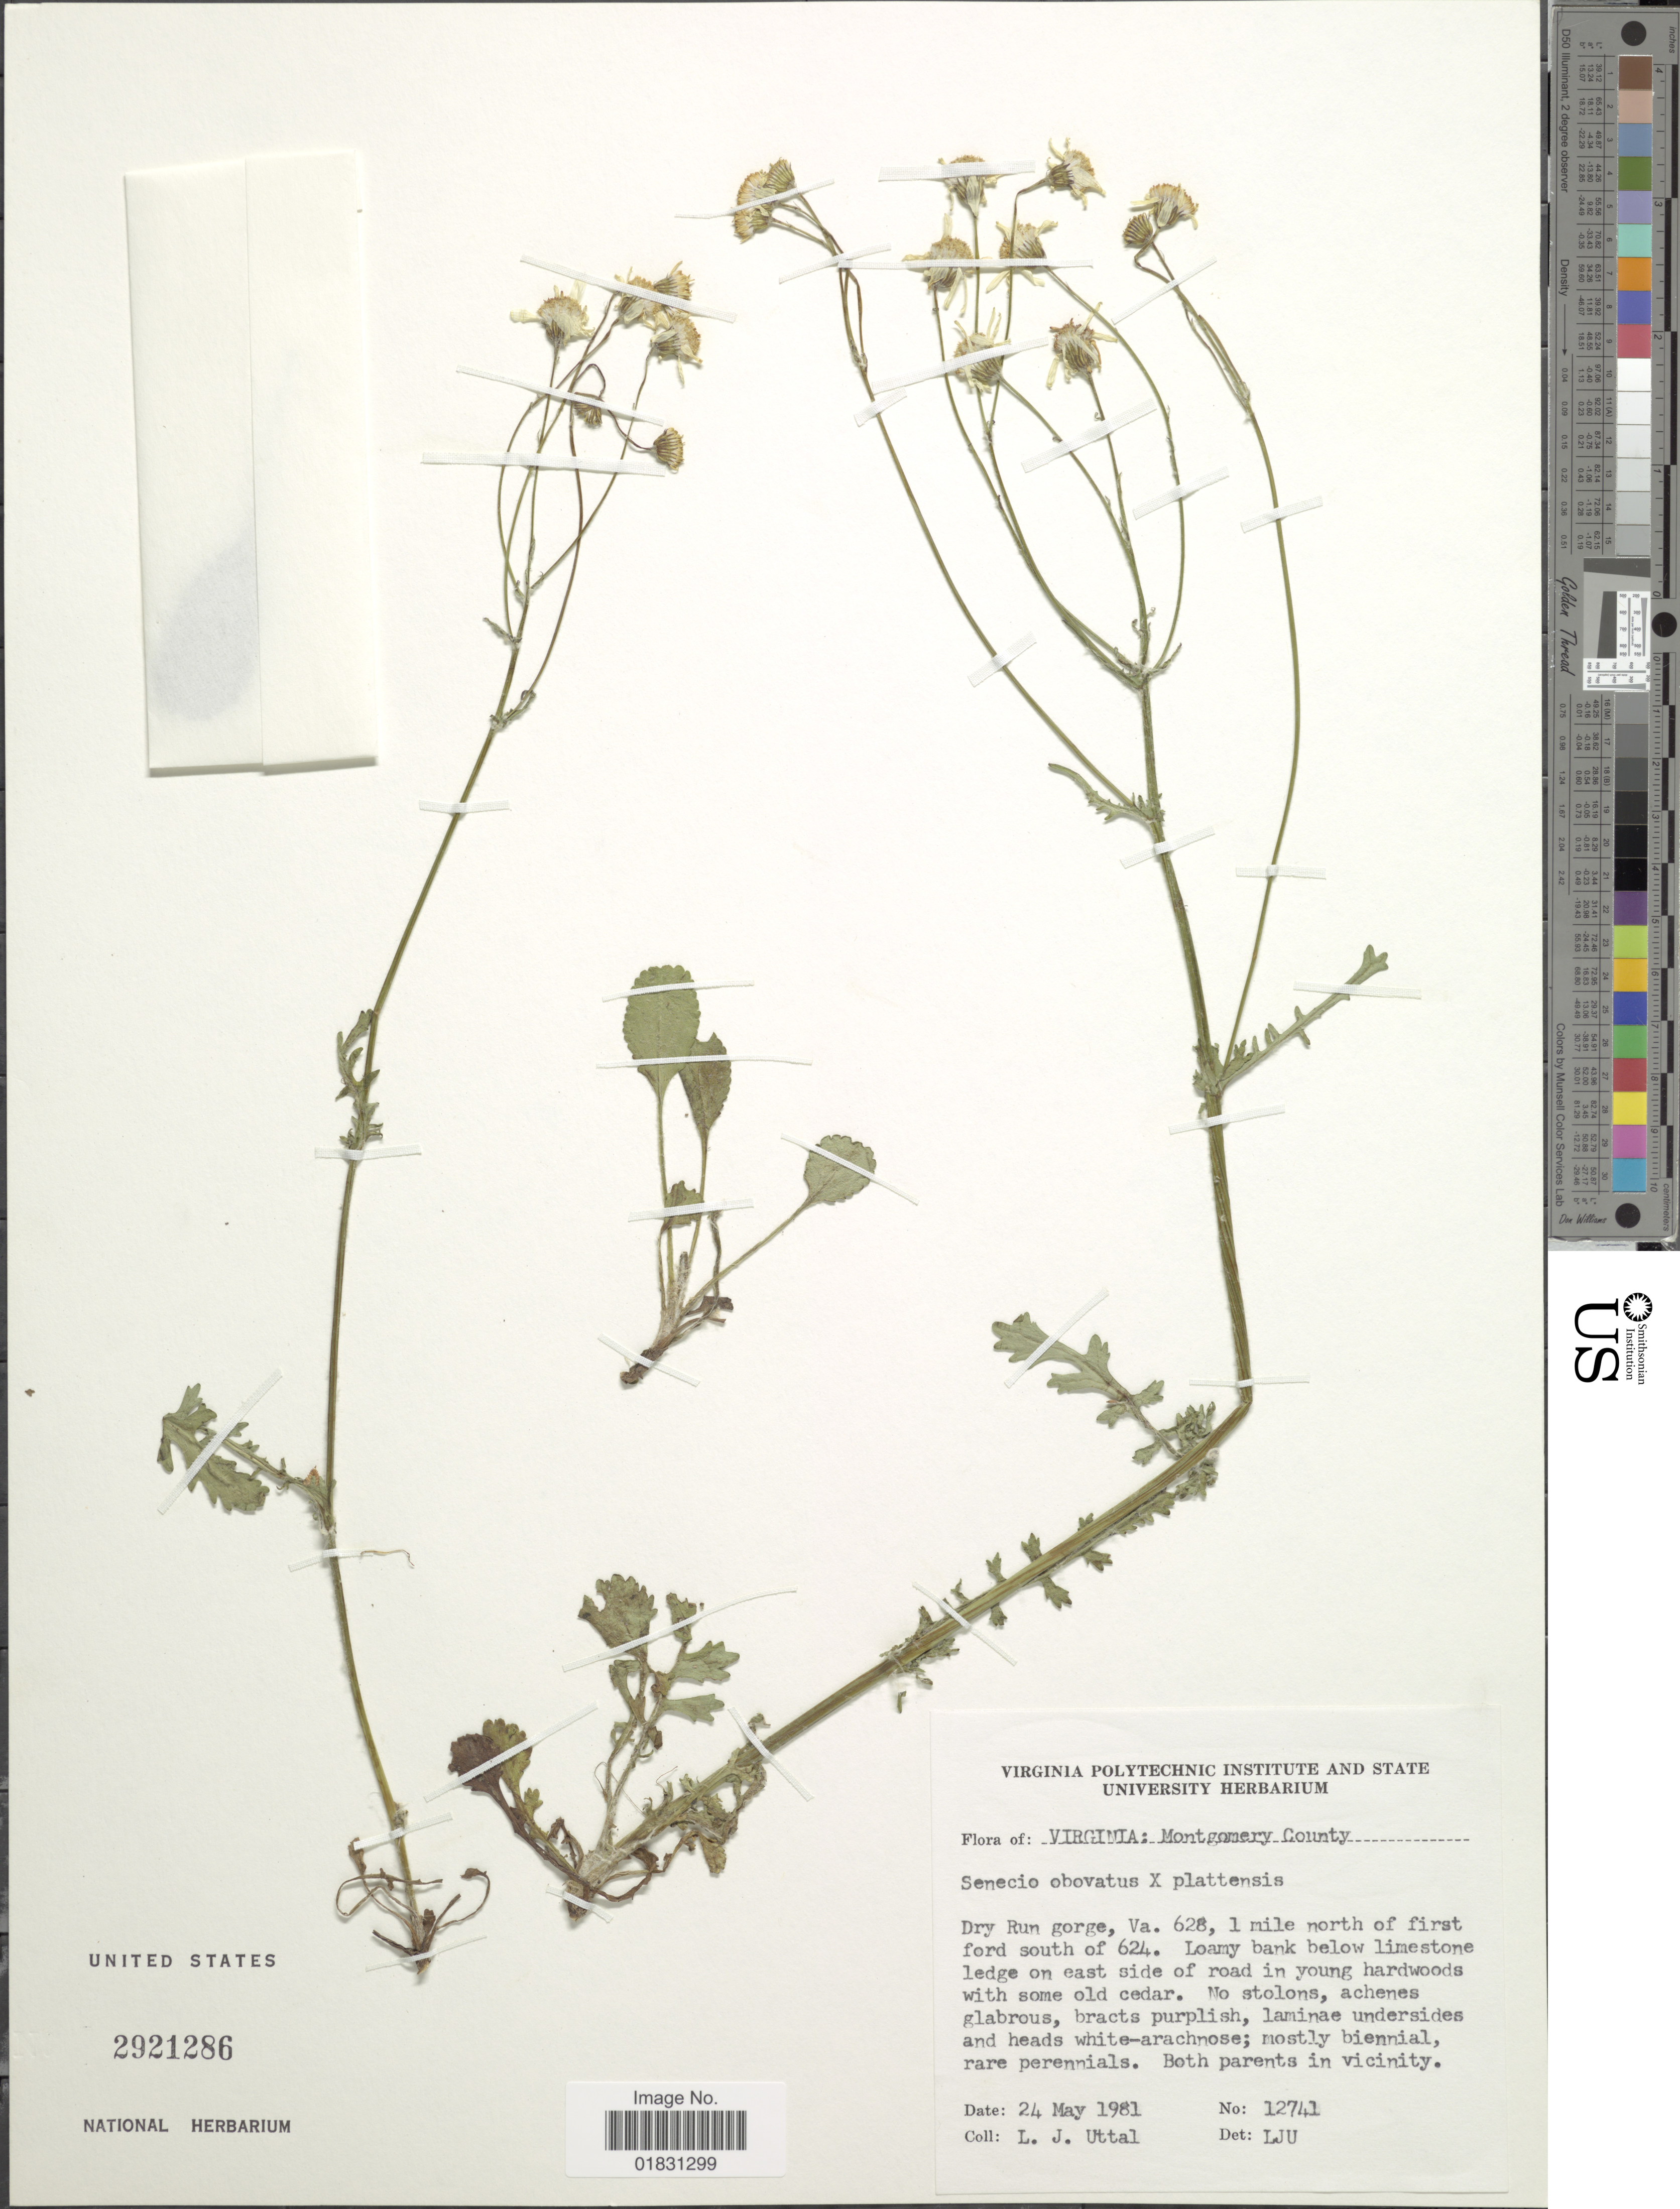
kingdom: Plantae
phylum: Tracheophyta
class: Magnoliopsida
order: Asterales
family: Asteraceae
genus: Packera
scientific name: Packera obovata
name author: (Muhl. ex Willd.) W.A. Weber & Á. Löve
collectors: L. Uttal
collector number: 12741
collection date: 1981-05-24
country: United States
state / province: Virginia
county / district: Montgomery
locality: Montgomery County, Dry Run gorge, Va. 628, 1 mile north of first ford south of 624. Loamy bank below limestone ledge on east side of road in young hardwoods with some old cedar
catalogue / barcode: US 2921286